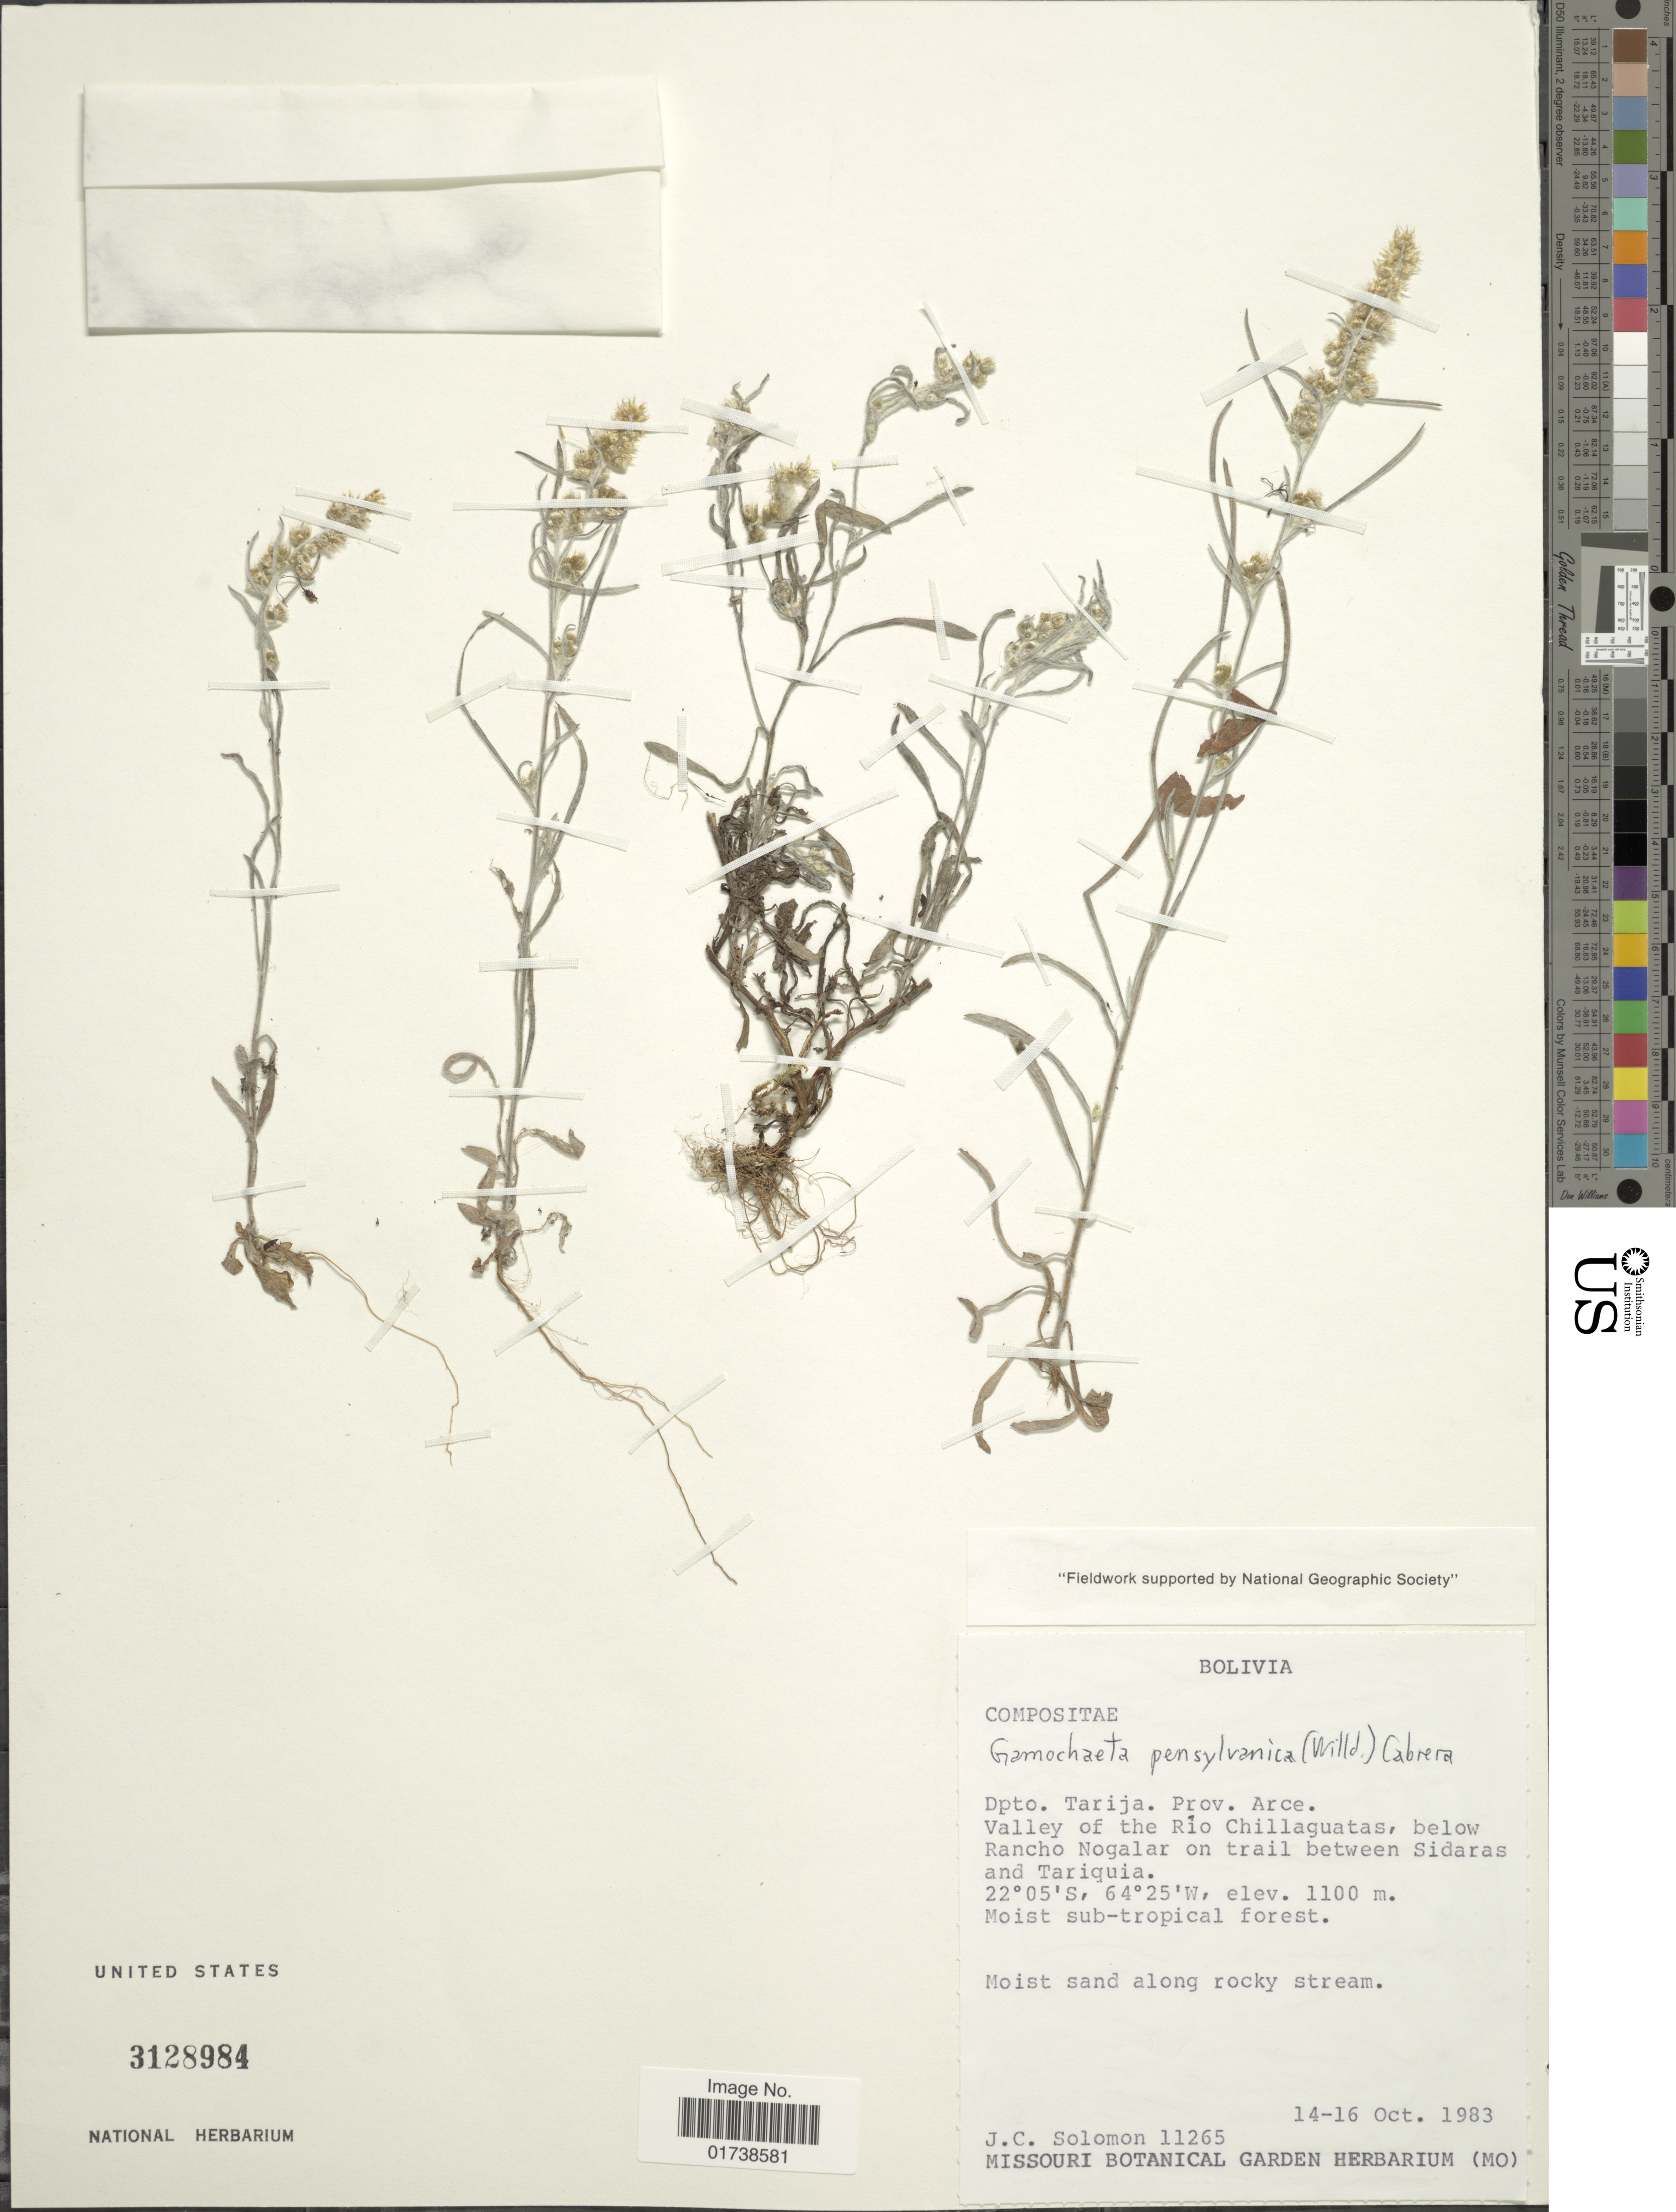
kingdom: Plantae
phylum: Tracheophyta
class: Magnoliopsida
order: Asterales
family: Asteraceae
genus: Gamochaeta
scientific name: Gamochaeta pensylvanica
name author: (Willd.) Cabrera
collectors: J. C. Solomon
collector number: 11265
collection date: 1983-10-14/1983-10-16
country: Bolivia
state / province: Tarija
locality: Prov. Arce, valley of the Rio Chillaguatas, below Rancho Nogalar on trail between Sidaras and Tariquia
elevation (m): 1100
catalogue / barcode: US 3128984